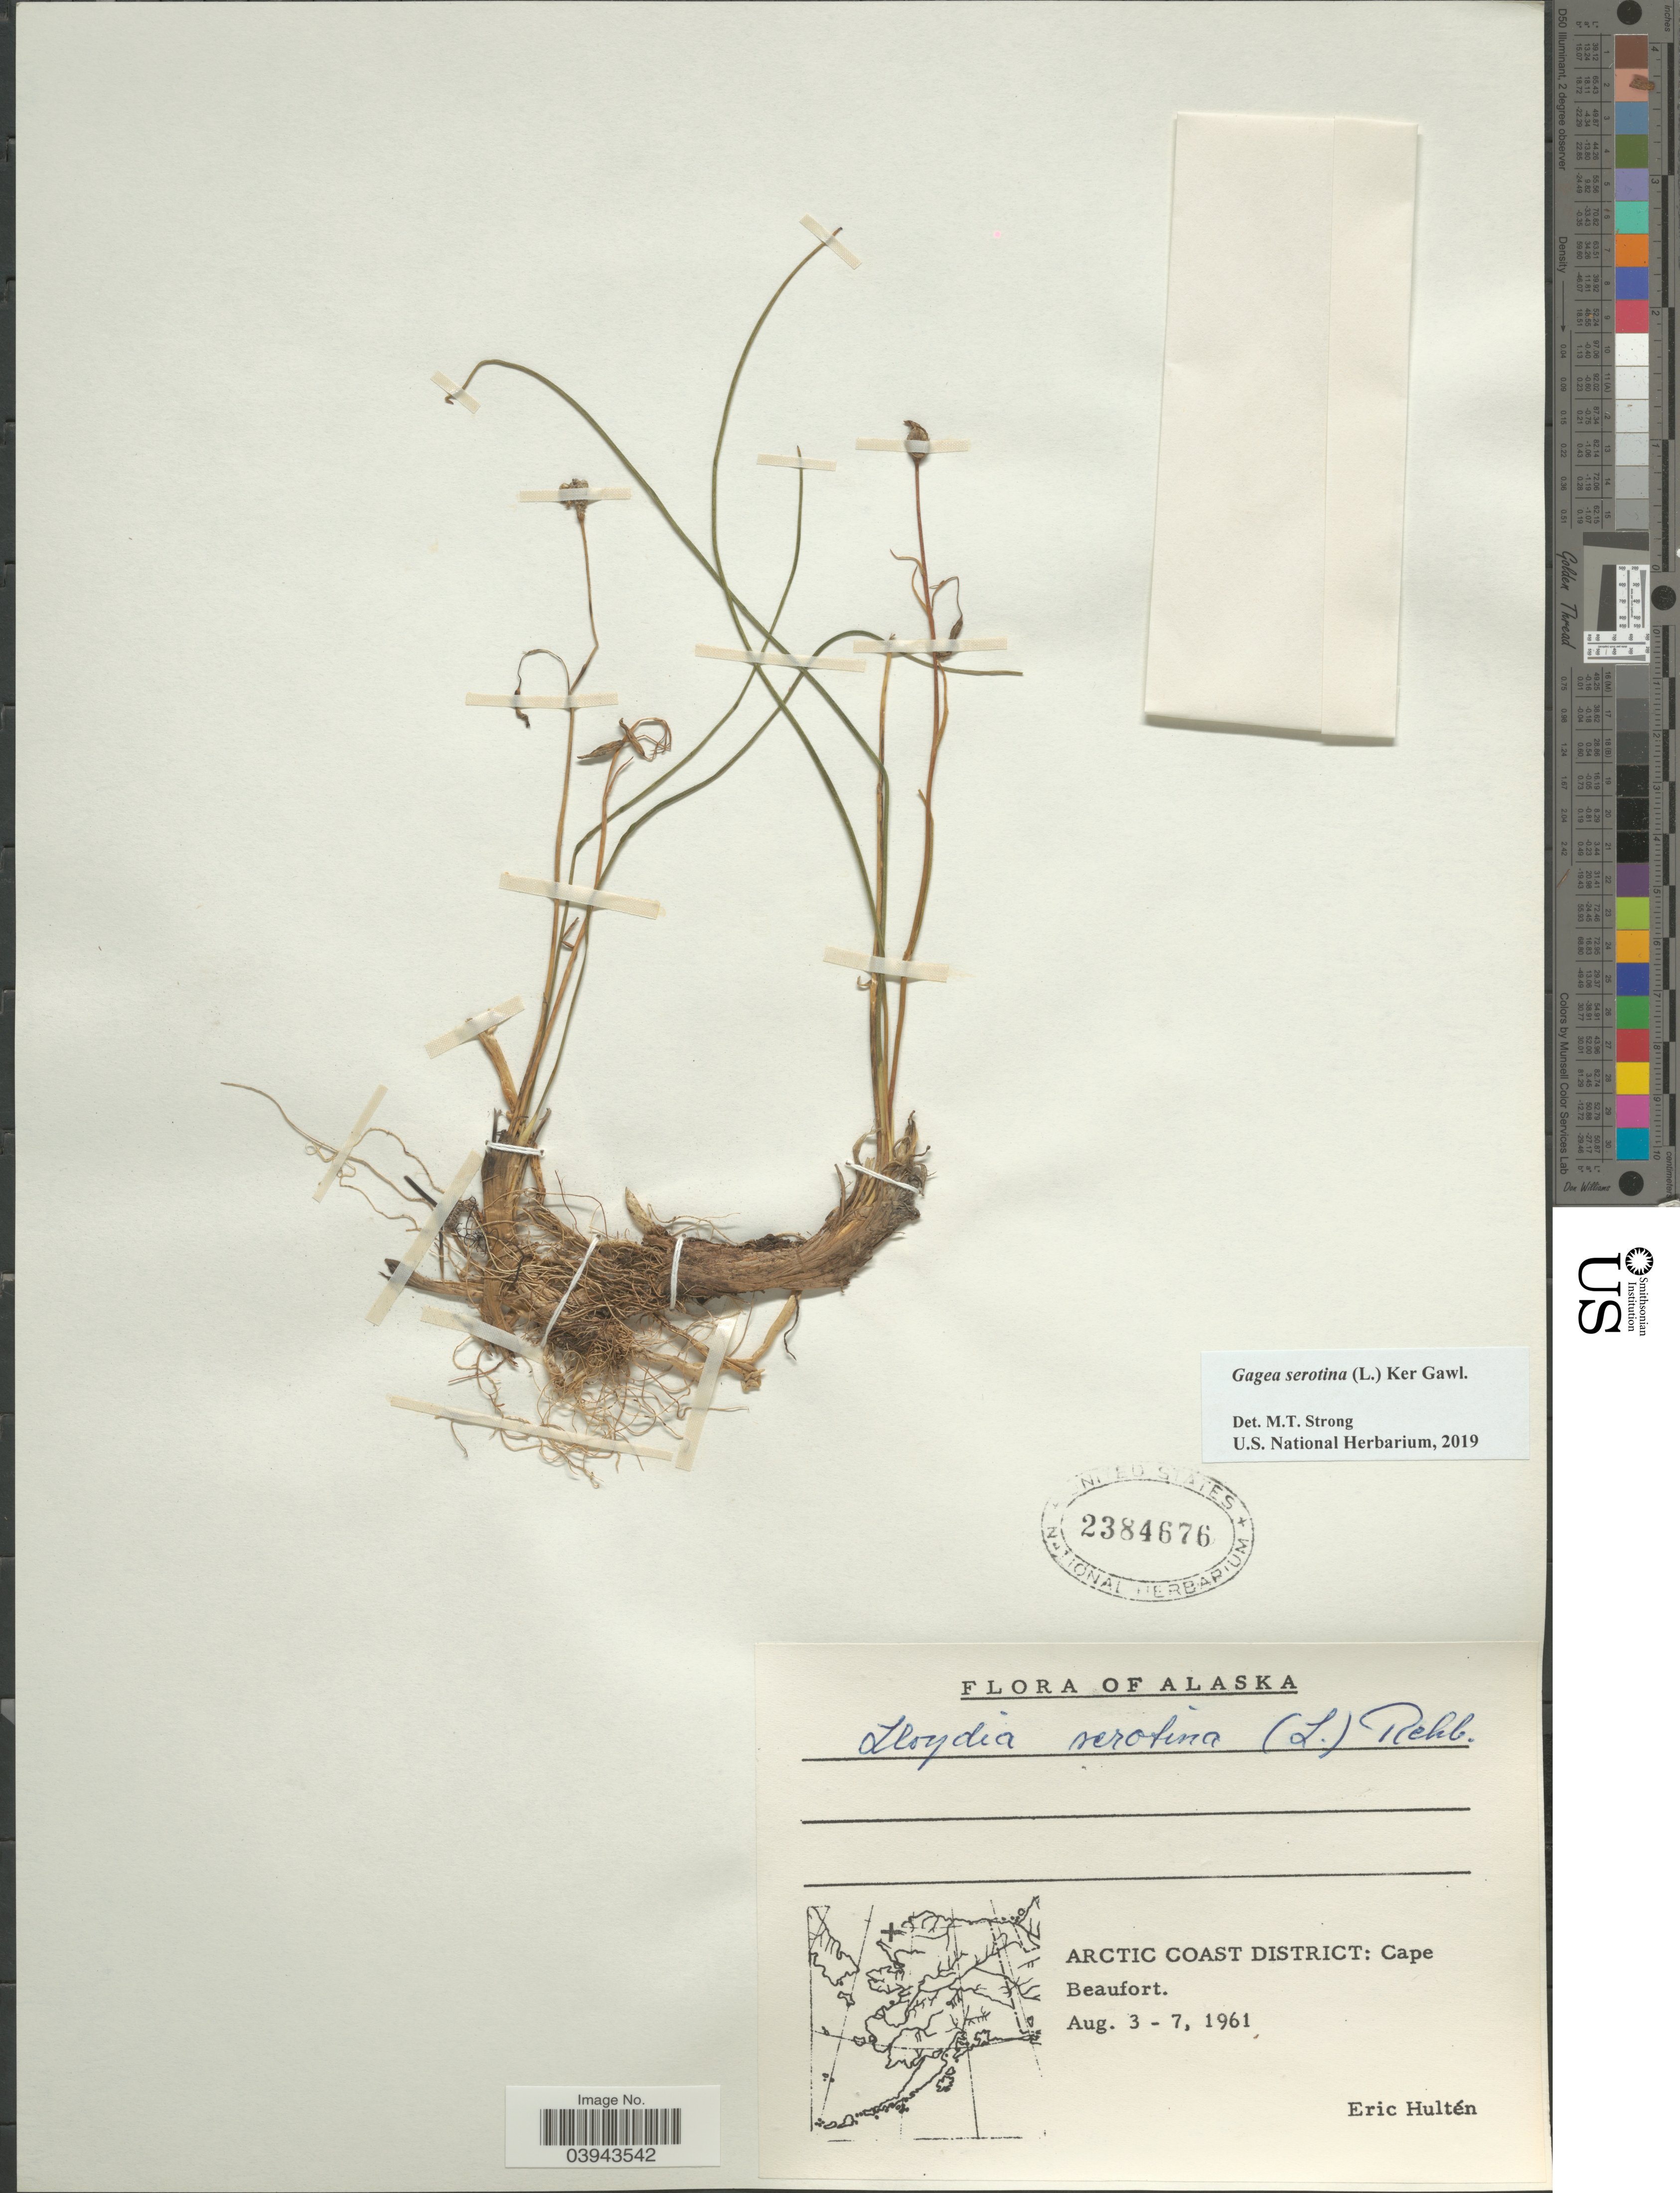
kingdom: Plantae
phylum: Tracheophyta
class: Liliopsida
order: Liliales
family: Liliaceae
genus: Lloydia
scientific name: Lloydia serotina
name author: (L.) Salisb. ex Rchb.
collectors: E. G. Hultén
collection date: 1961-08-03/1961-08-07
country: United States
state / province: Alaska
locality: Arctic Coast District: Cape Beaufort.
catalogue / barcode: US 2384676